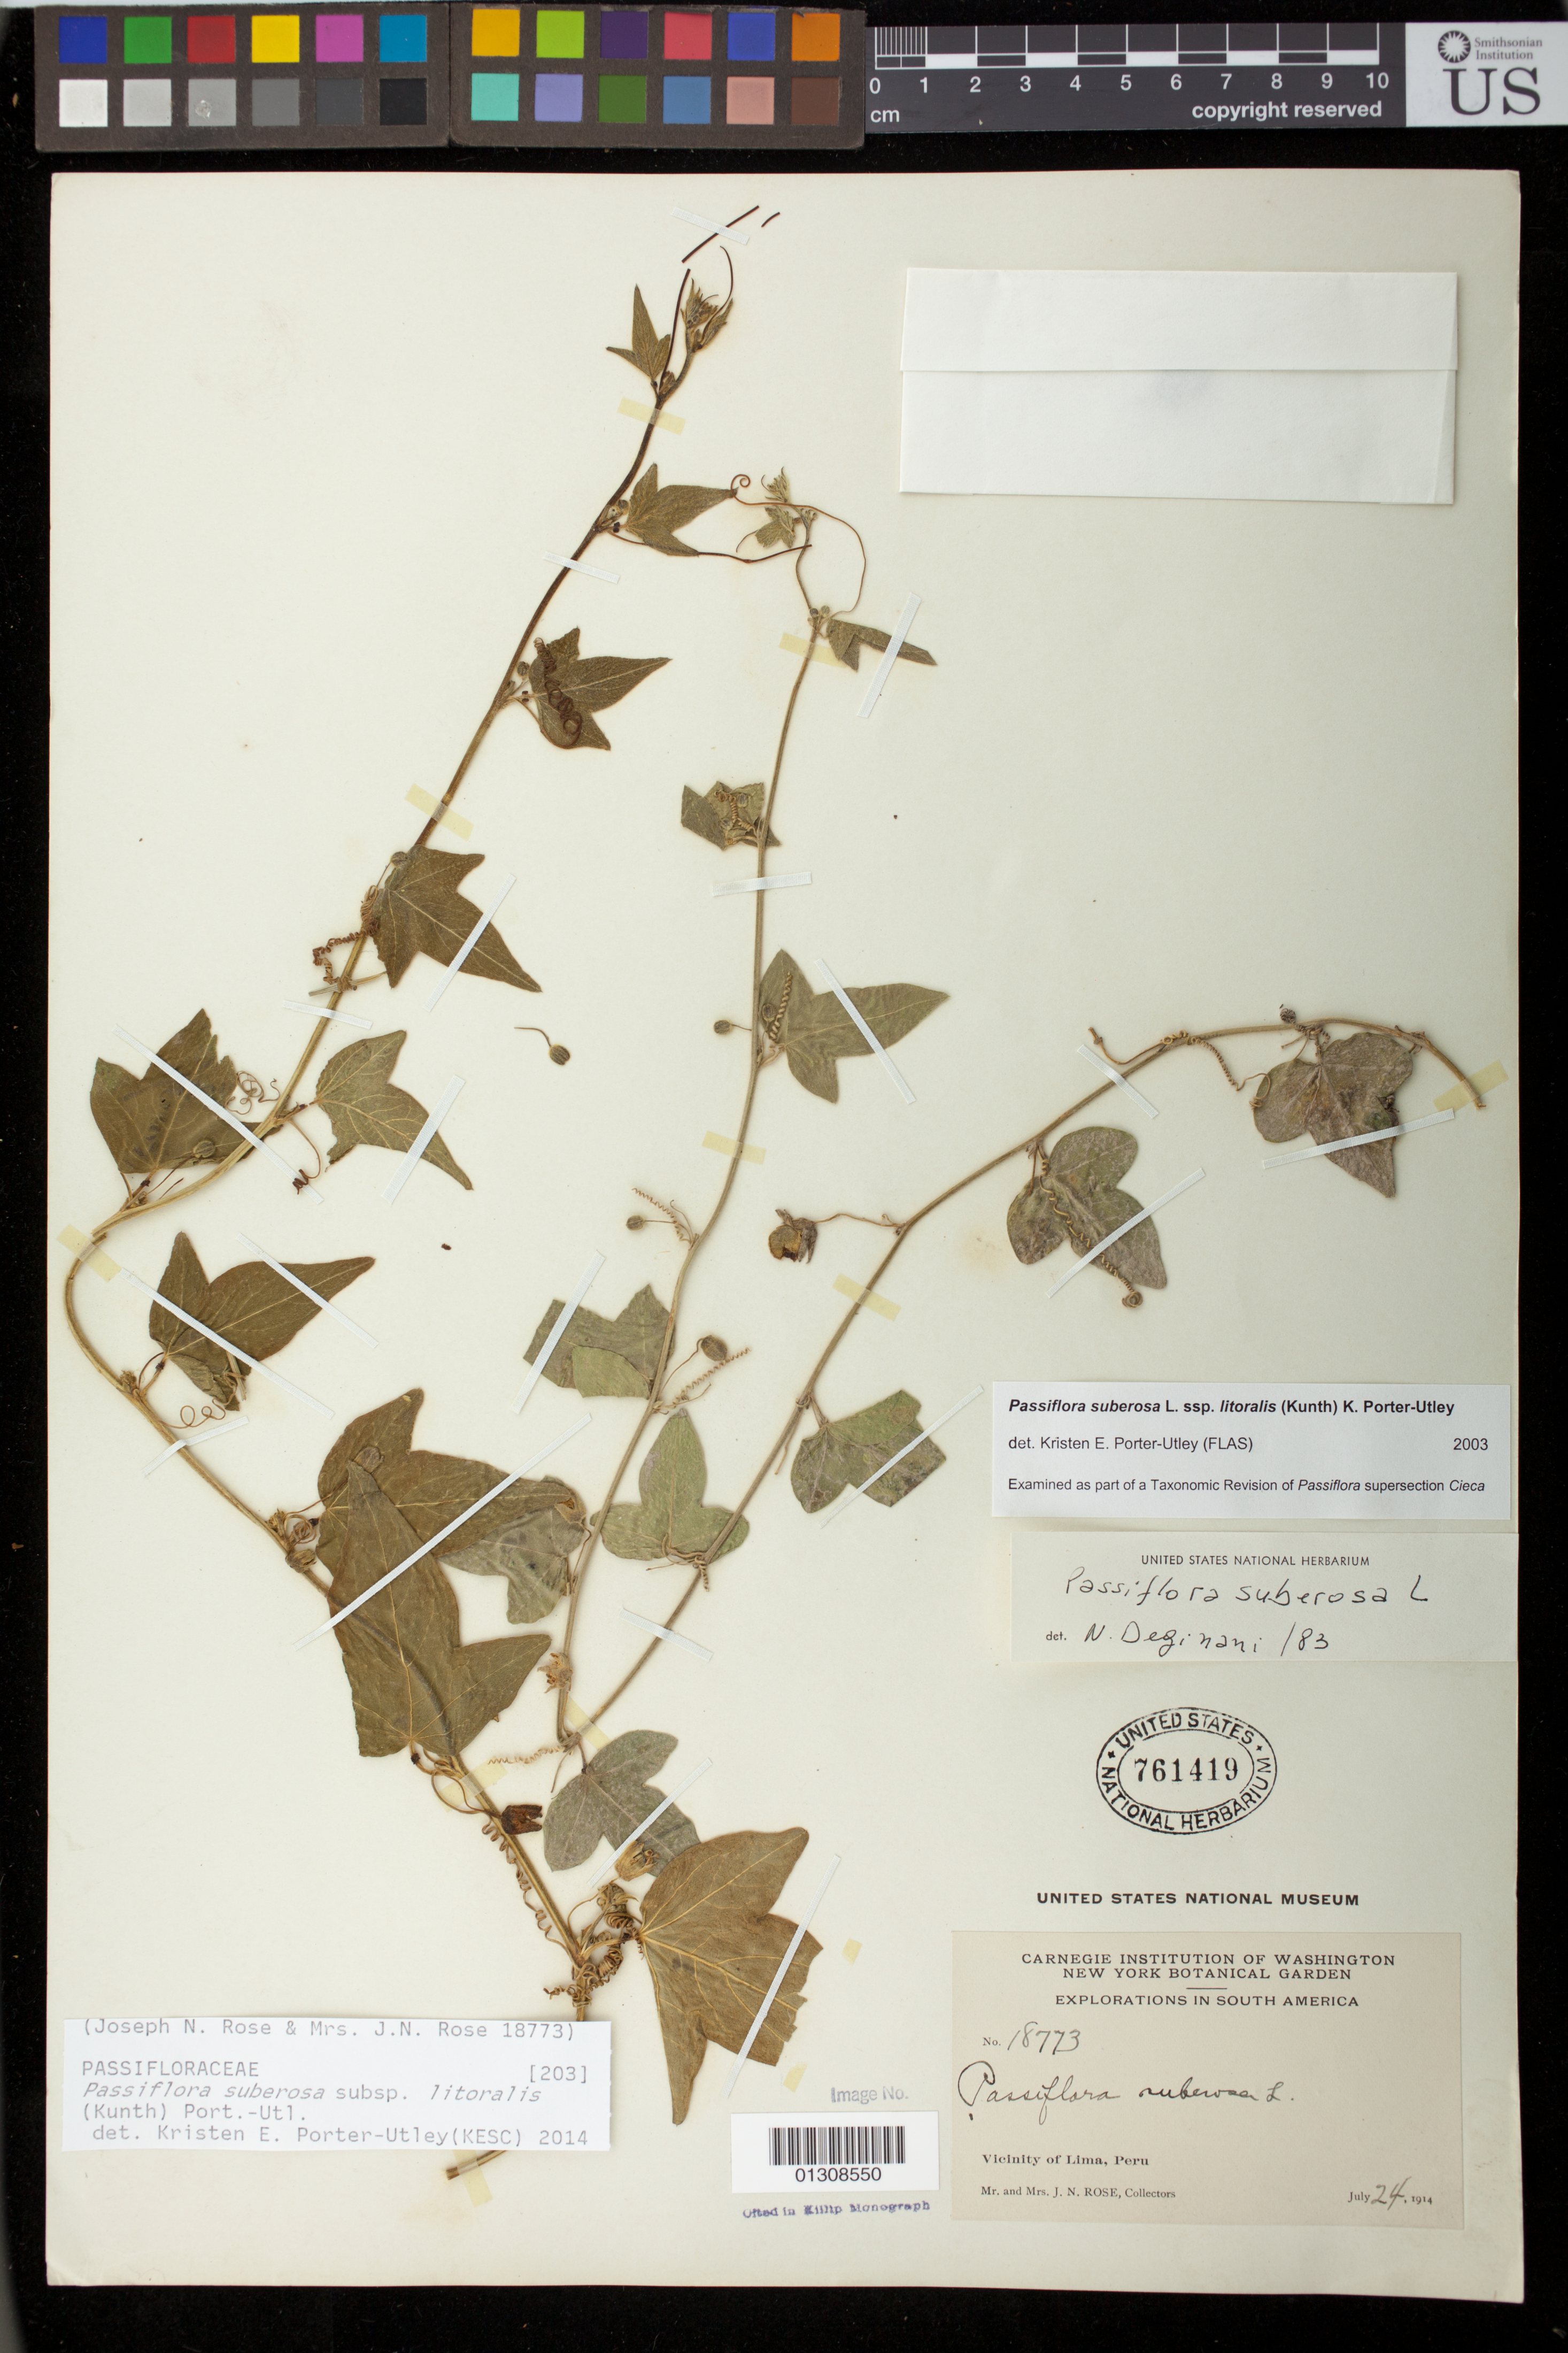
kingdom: Plantae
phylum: Tracheophyta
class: Magnoliopsida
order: Malpighiales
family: Passifloraceae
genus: Passiflora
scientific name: Passiflora suberosa subsp. litoralis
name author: (Kunth) Port.-Utl. et al.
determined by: Porter-Utley, K. E.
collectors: J. N. Rose & J. M. Rose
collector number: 18773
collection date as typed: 24 Jul 1914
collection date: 1914-07-24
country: Peru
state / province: Lima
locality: Vicinity of Lima.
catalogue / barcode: US 761419